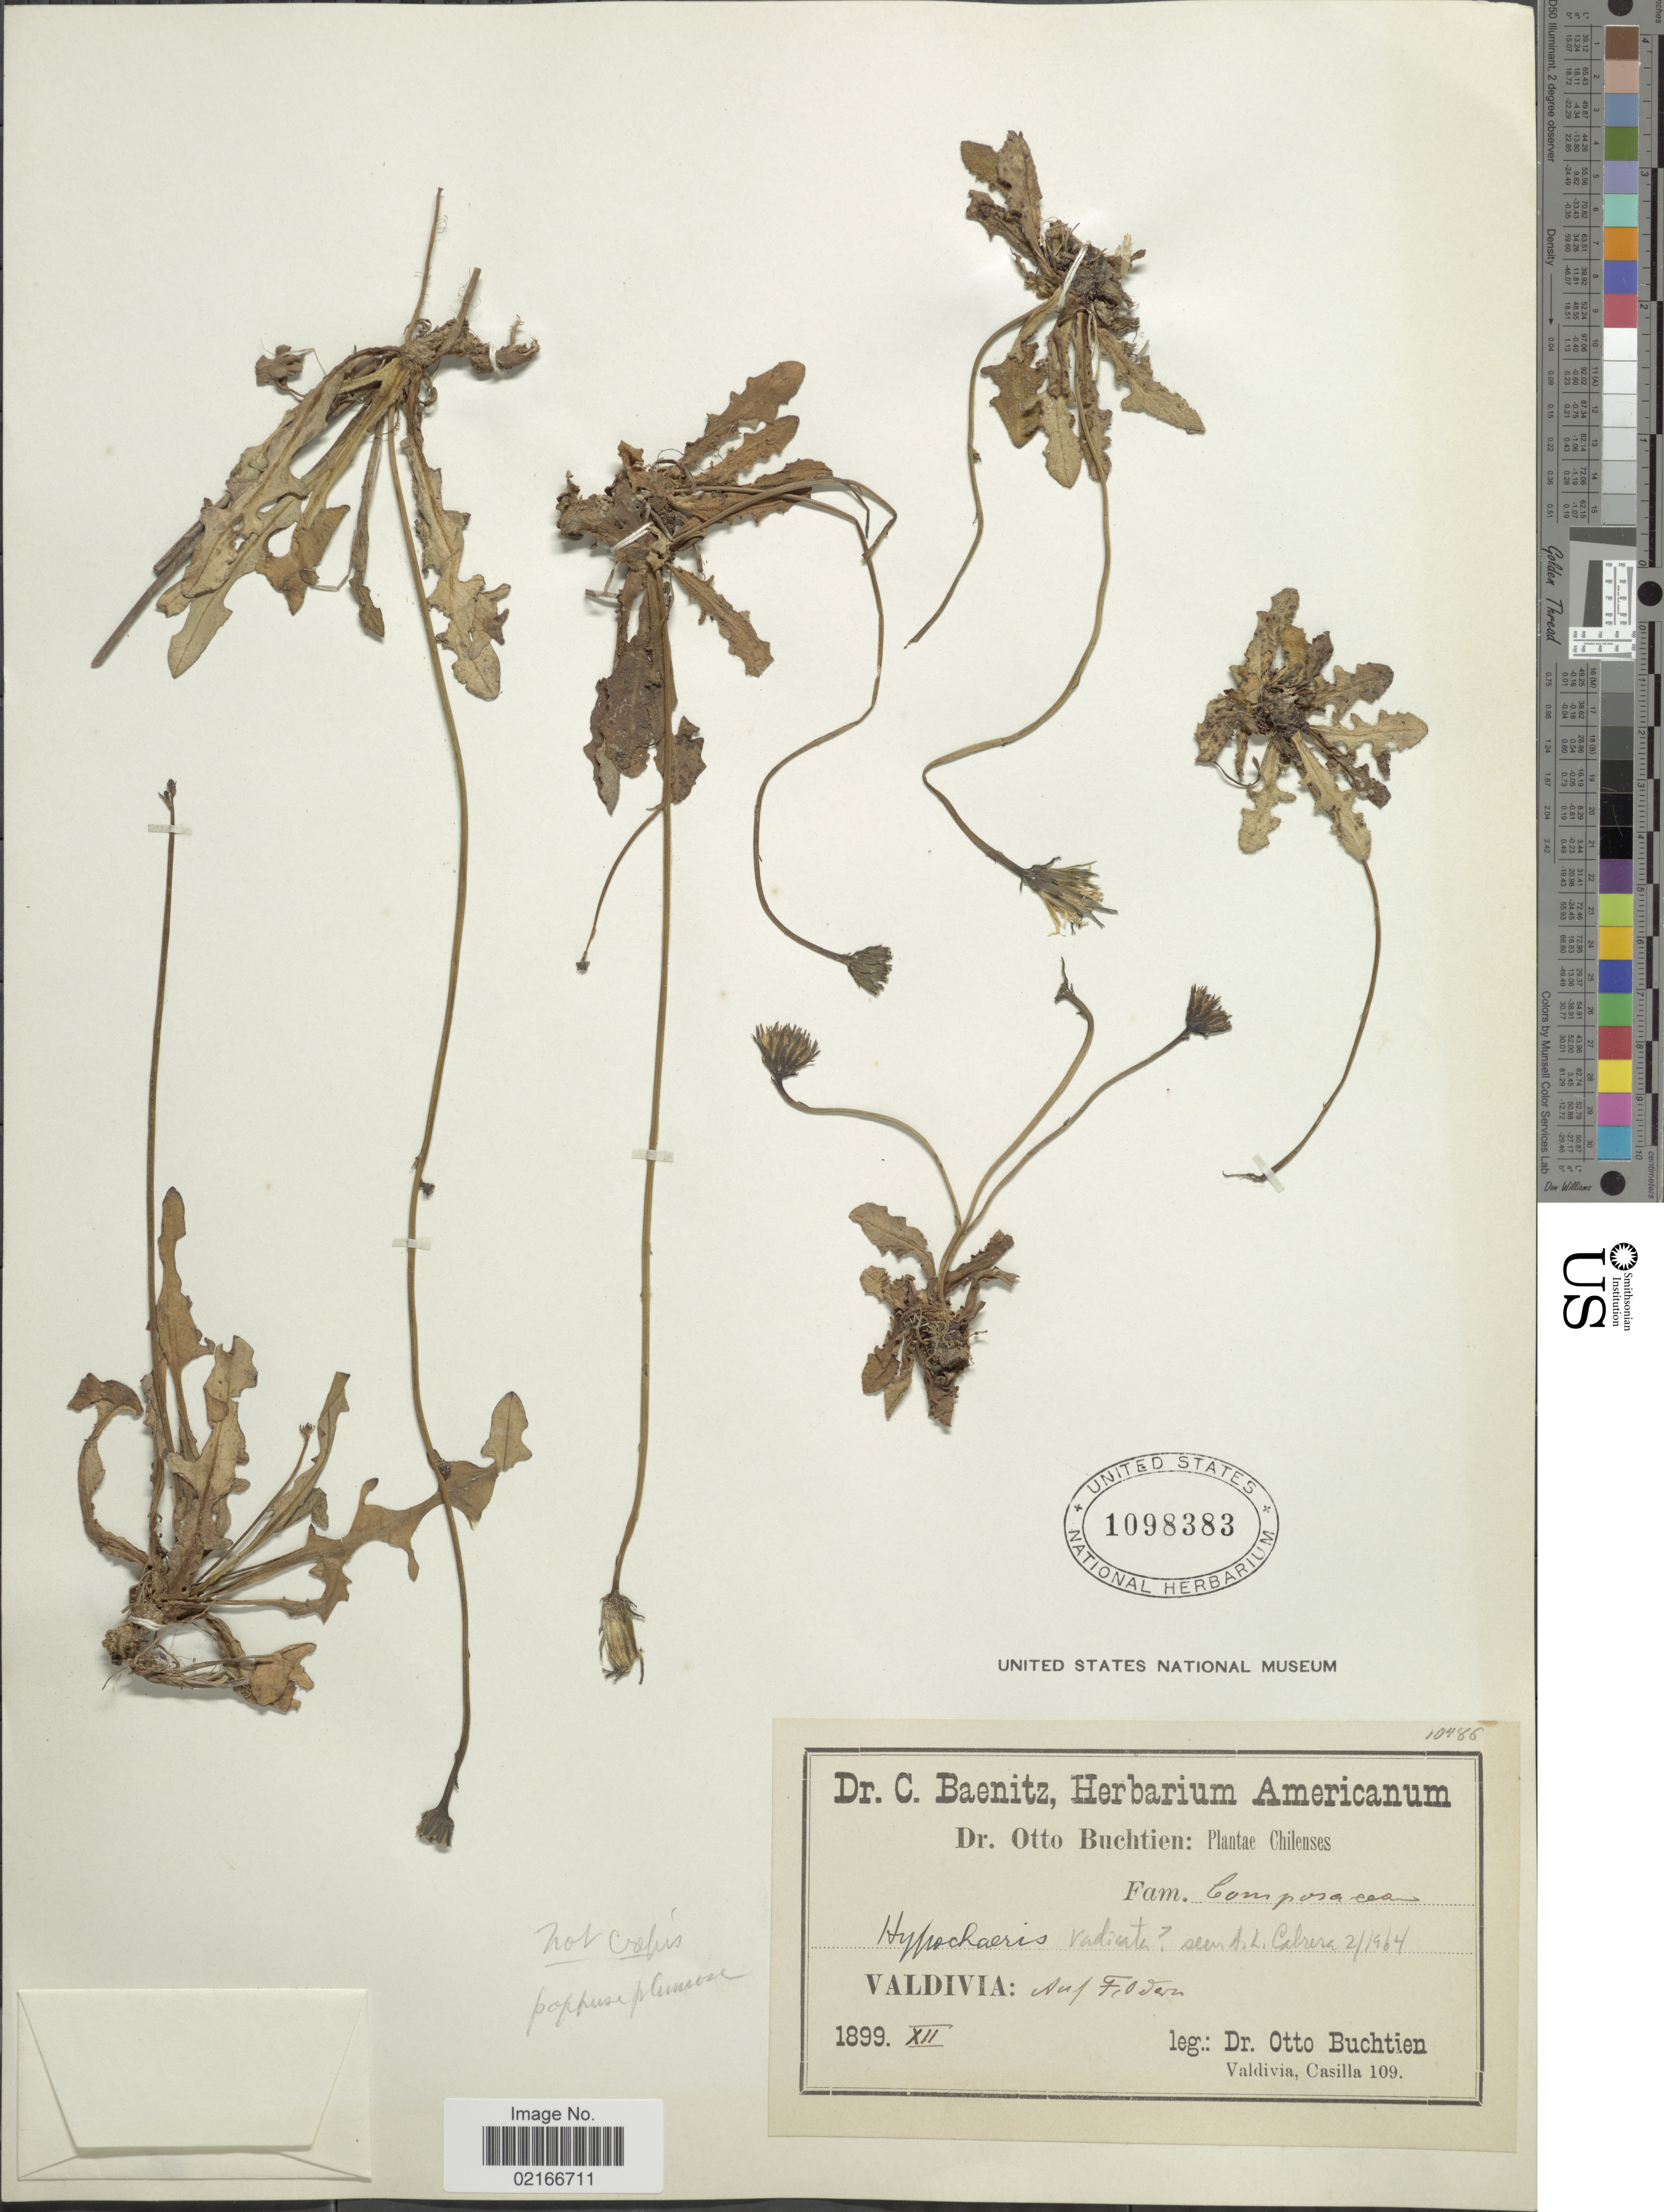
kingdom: Plantae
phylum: Tracheophyta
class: Magnoliopsida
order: Asterales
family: Asteraceae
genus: Hypochaeris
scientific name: Hypochaeris radicata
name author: L.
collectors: O. Buchtien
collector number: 10486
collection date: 1899-12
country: Chile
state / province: Los Ríos (XIV)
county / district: Valdivia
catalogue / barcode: US 1098383